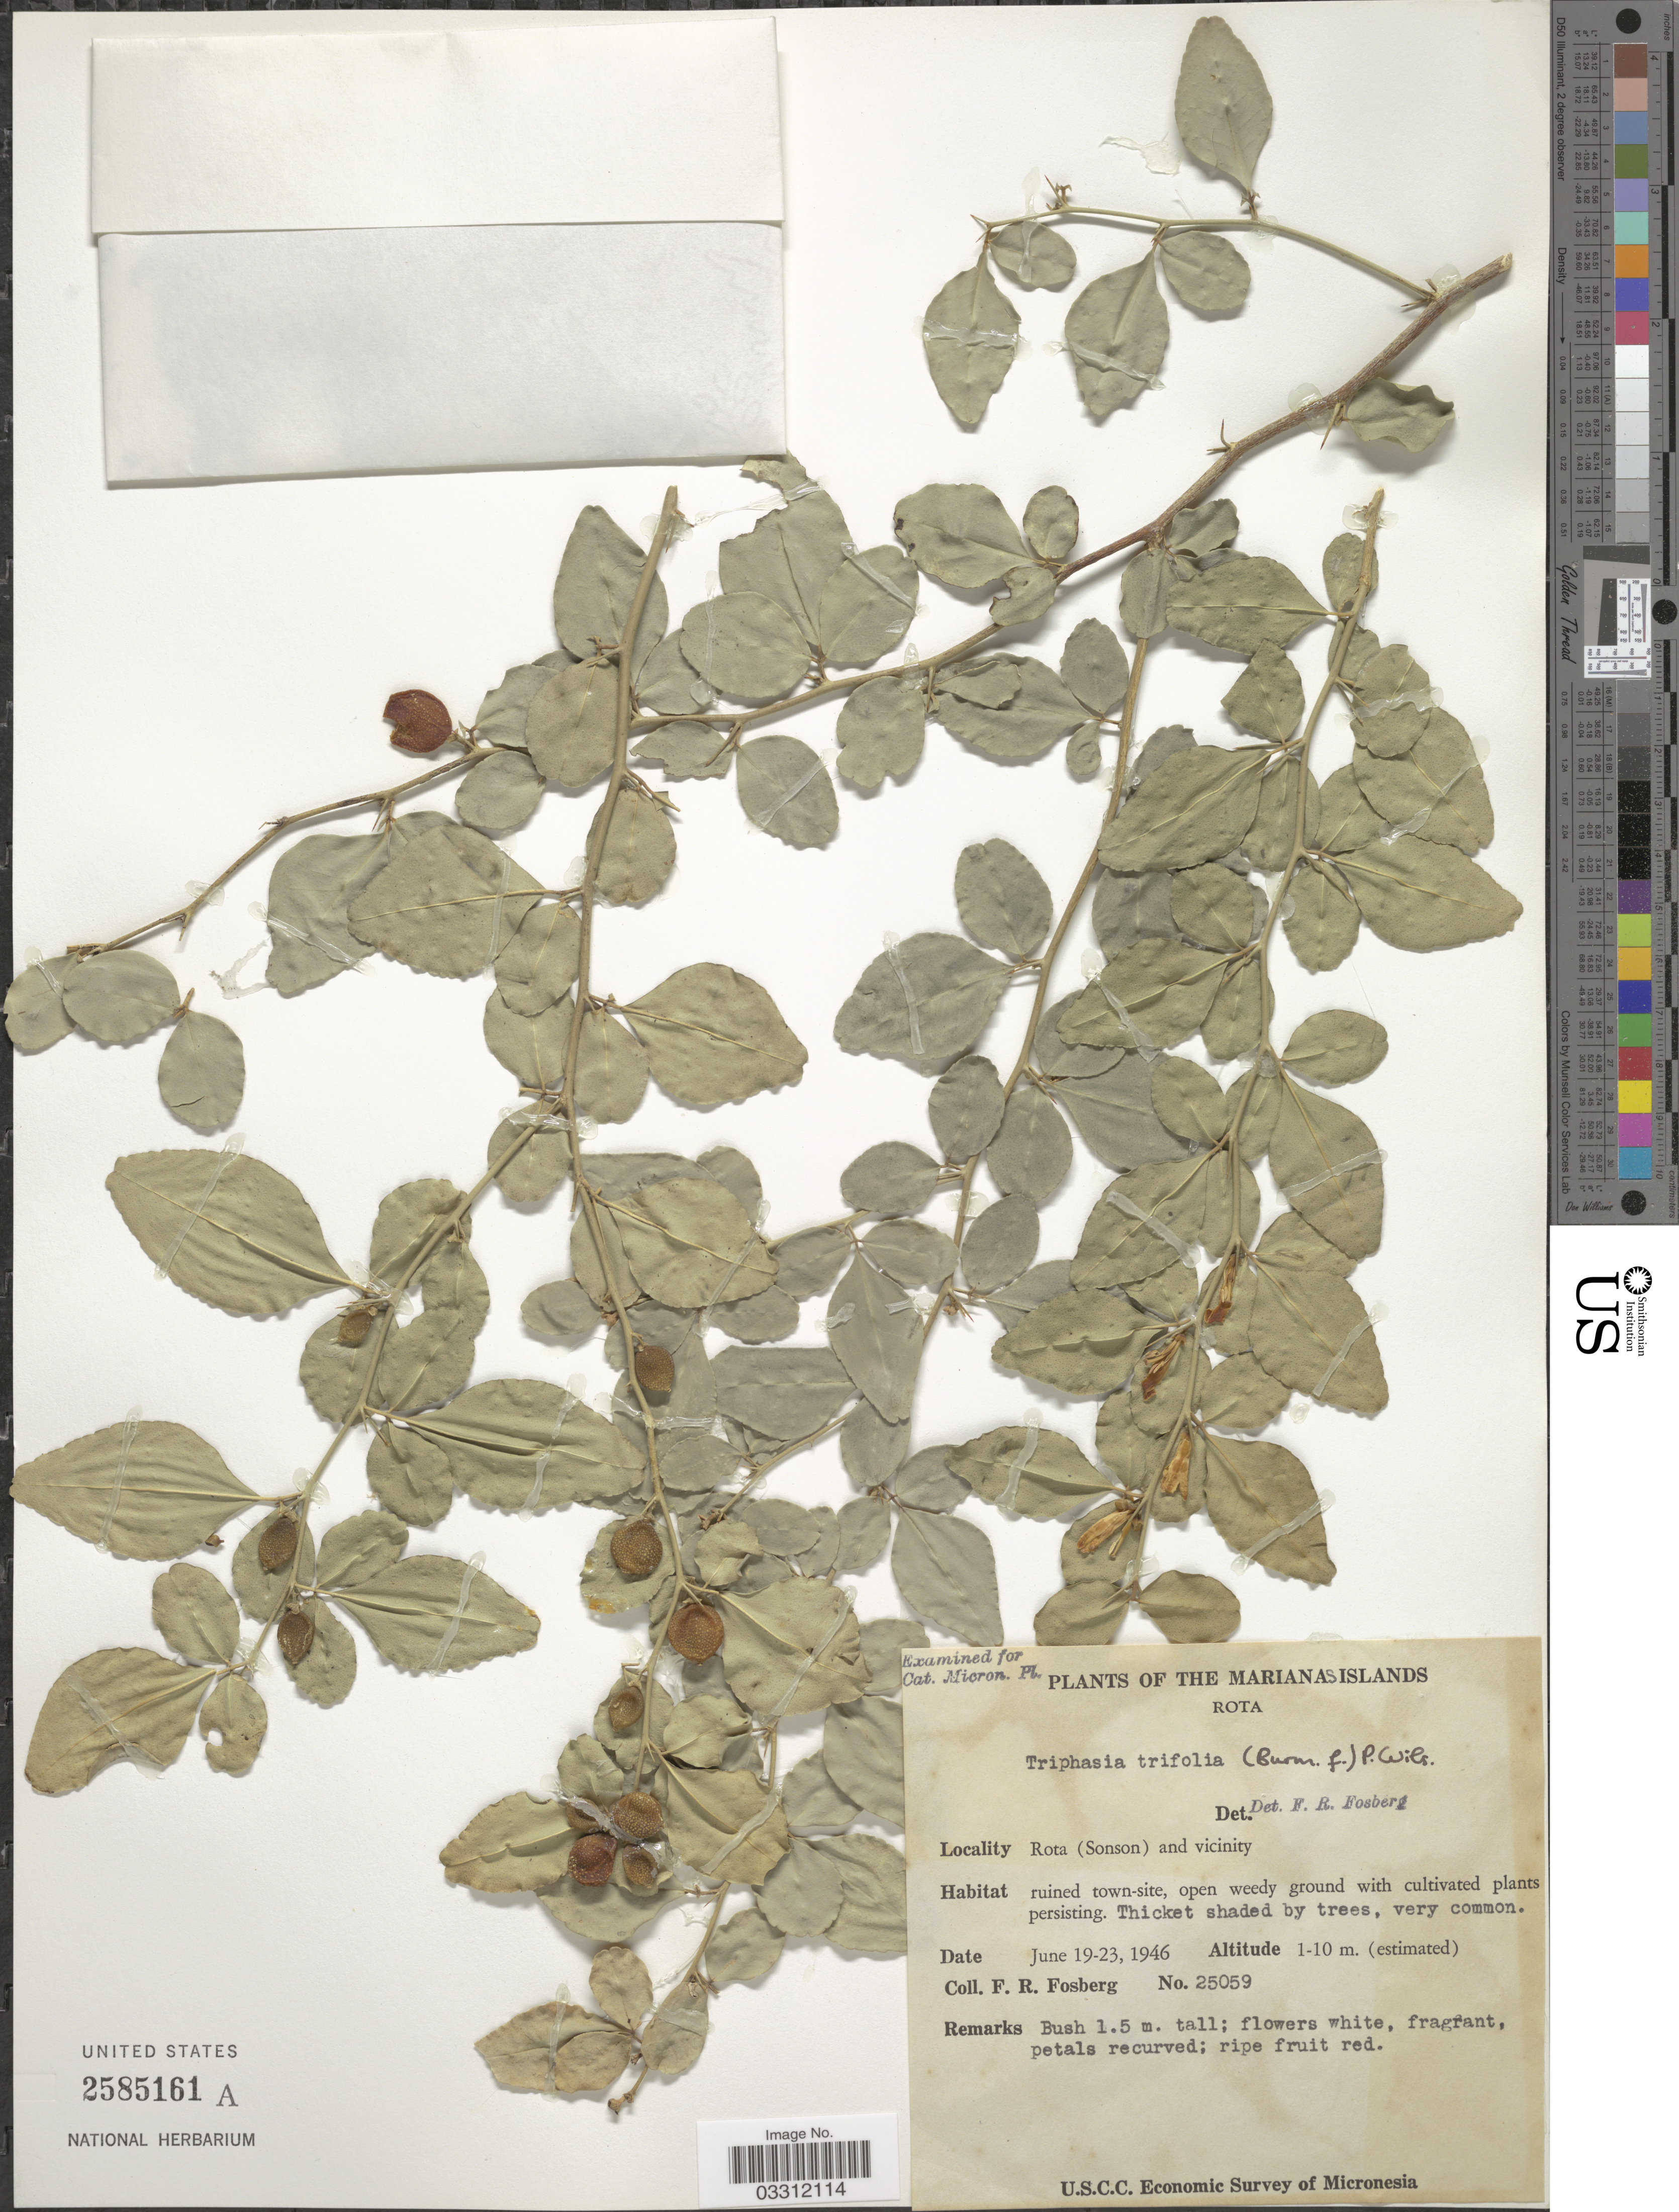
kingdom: Plantae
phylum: Tracheophyta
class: Magnoliopsida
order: Sapindales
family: Rutaceae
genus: Triphasia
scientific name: Triphasia trifolia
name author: (Burm. f.) P. Wilson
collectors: F. R. Fosberg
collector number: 25059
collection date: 1946-06-19/1946-06-23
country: Northern Mariana Islands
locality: The Marianas Islands, Rota, Rota (Sonson) and vicinity.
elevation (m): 1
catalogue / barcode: US 2585161A